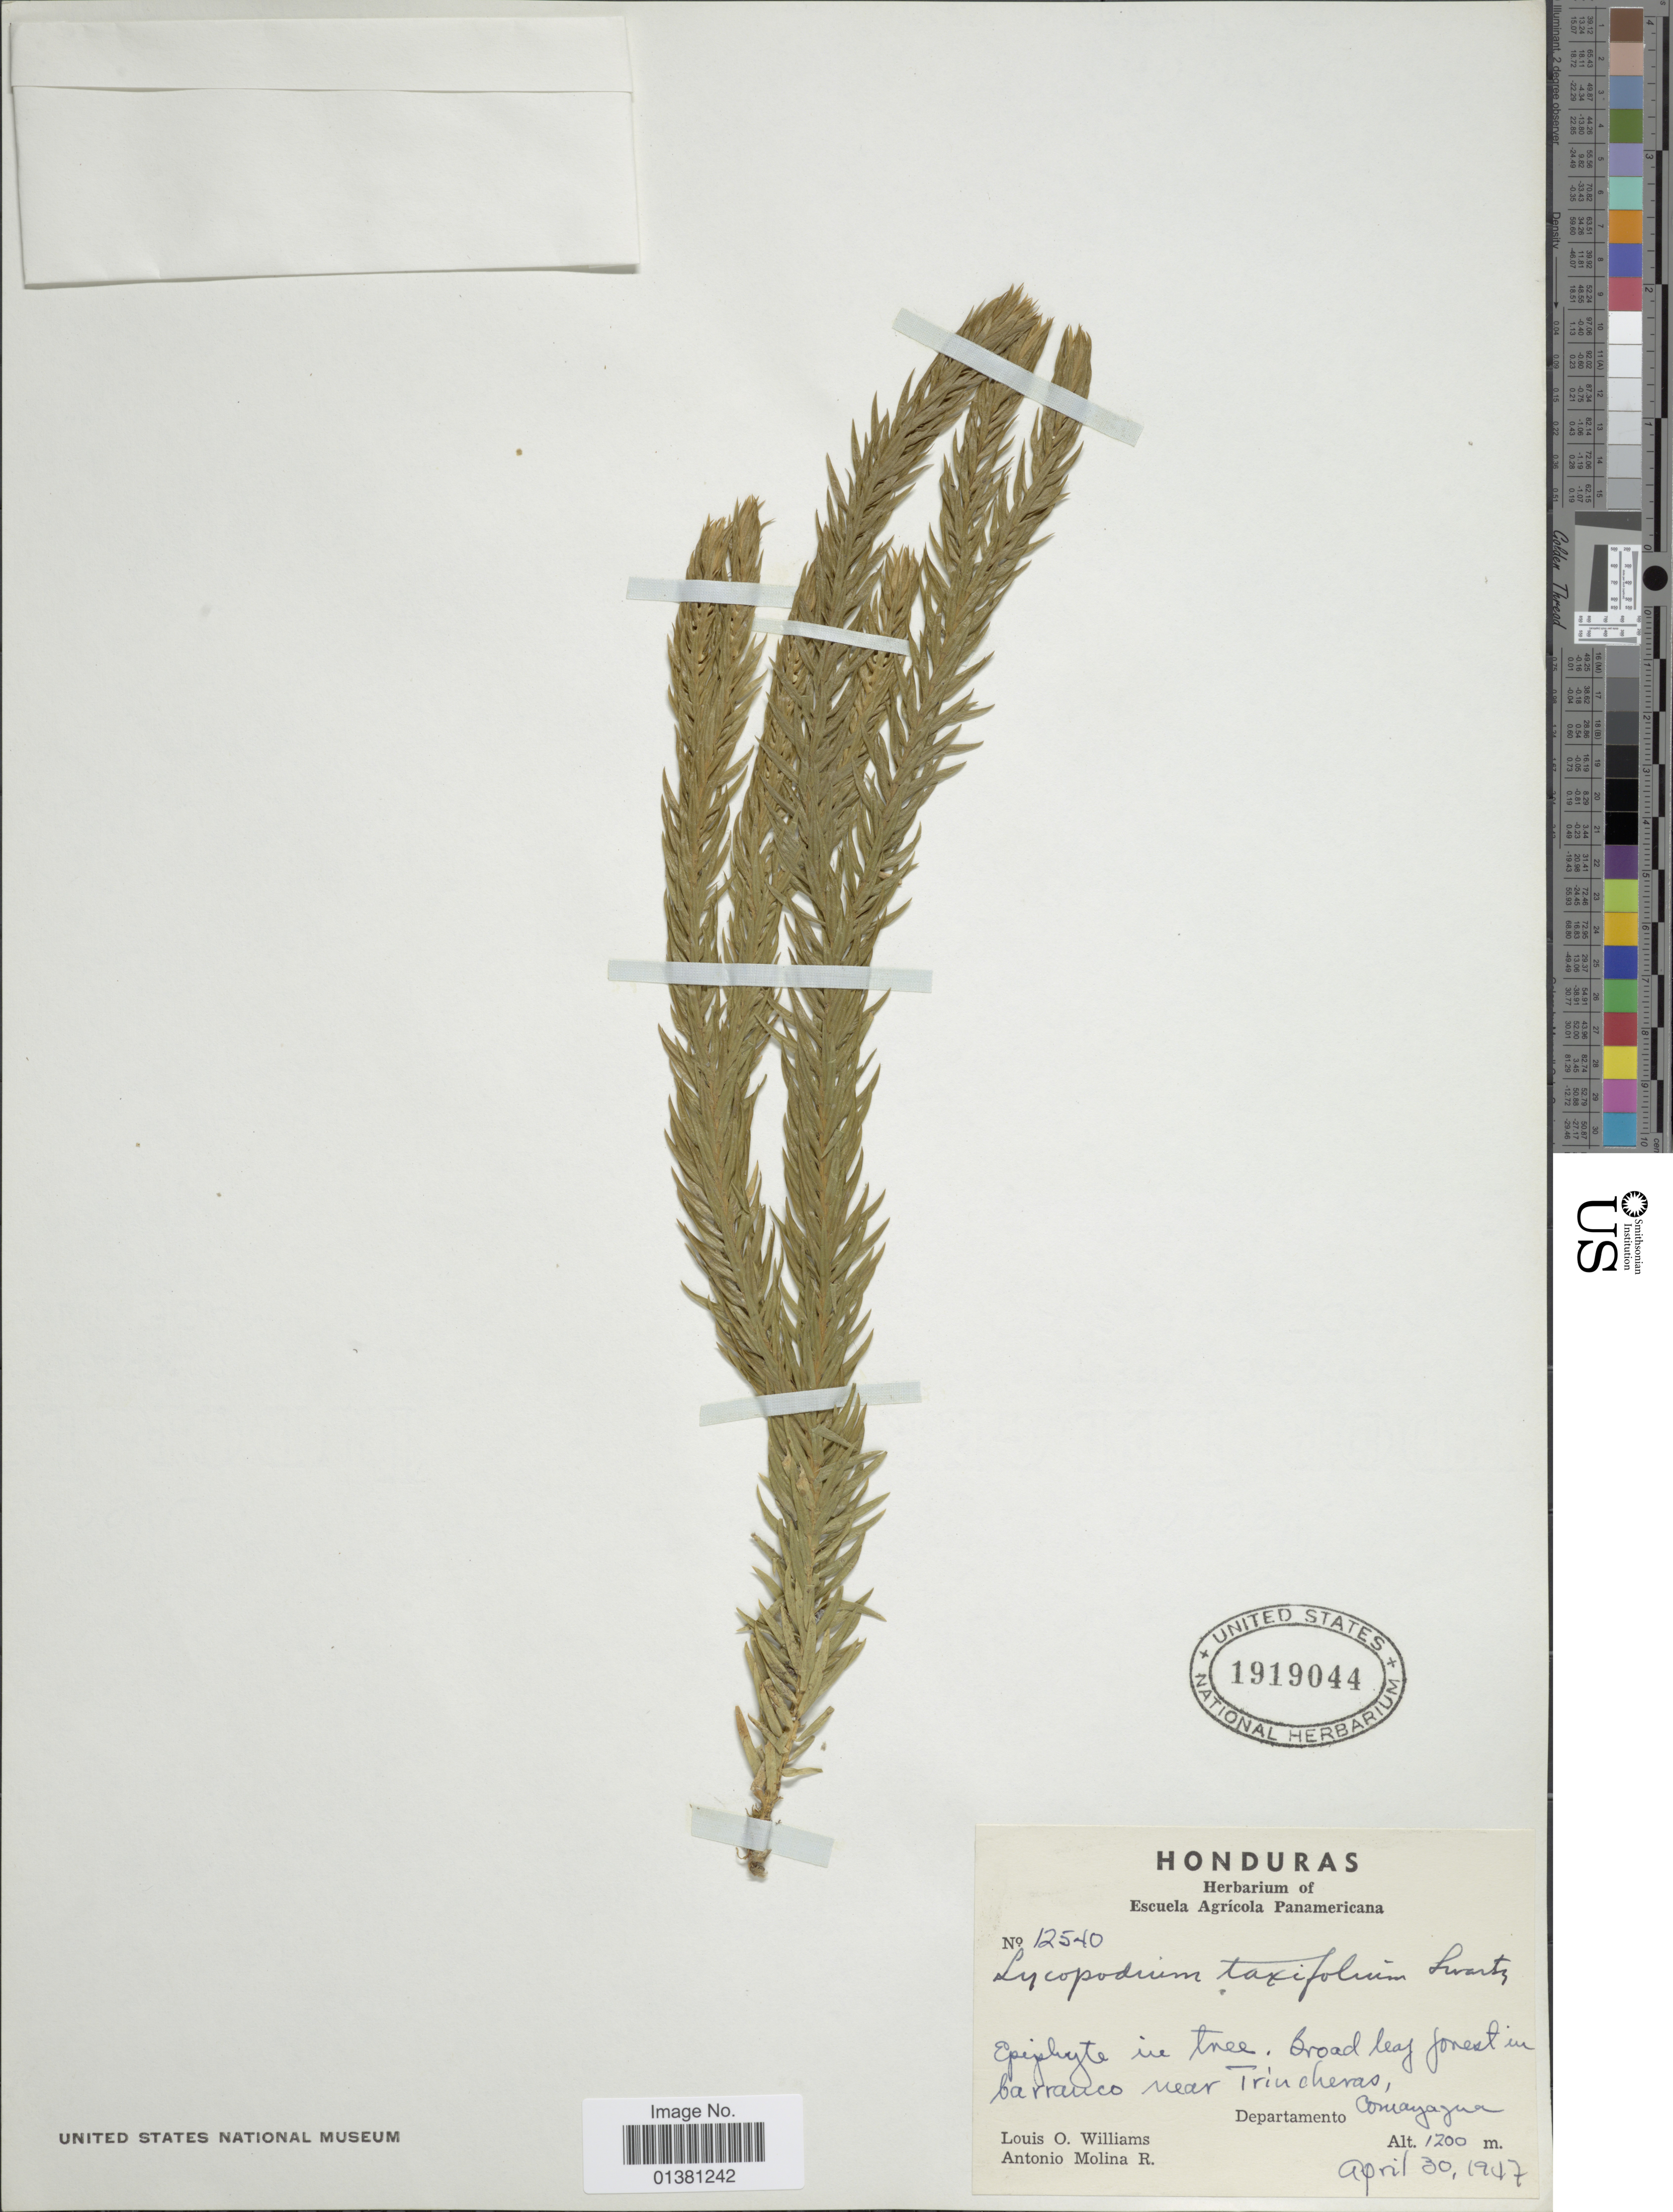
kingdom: Plantae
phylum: Tracheophyta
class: Lycopodiopsida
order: Lycopodiales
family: Lycopodiaceae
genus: Phlegmariurus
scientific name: Phlegmariurus taxifolius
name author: (Sw.) Á. Löve & D. Löve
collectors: L. O. Williams & A. Molina R.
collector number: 12540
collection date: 1947-04-30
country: Honduras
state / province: Comayagua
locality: in barranco near Trincheras, Departamento Comayagua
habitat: Broad leaf forest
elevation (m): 1200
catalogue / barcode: US 1919044